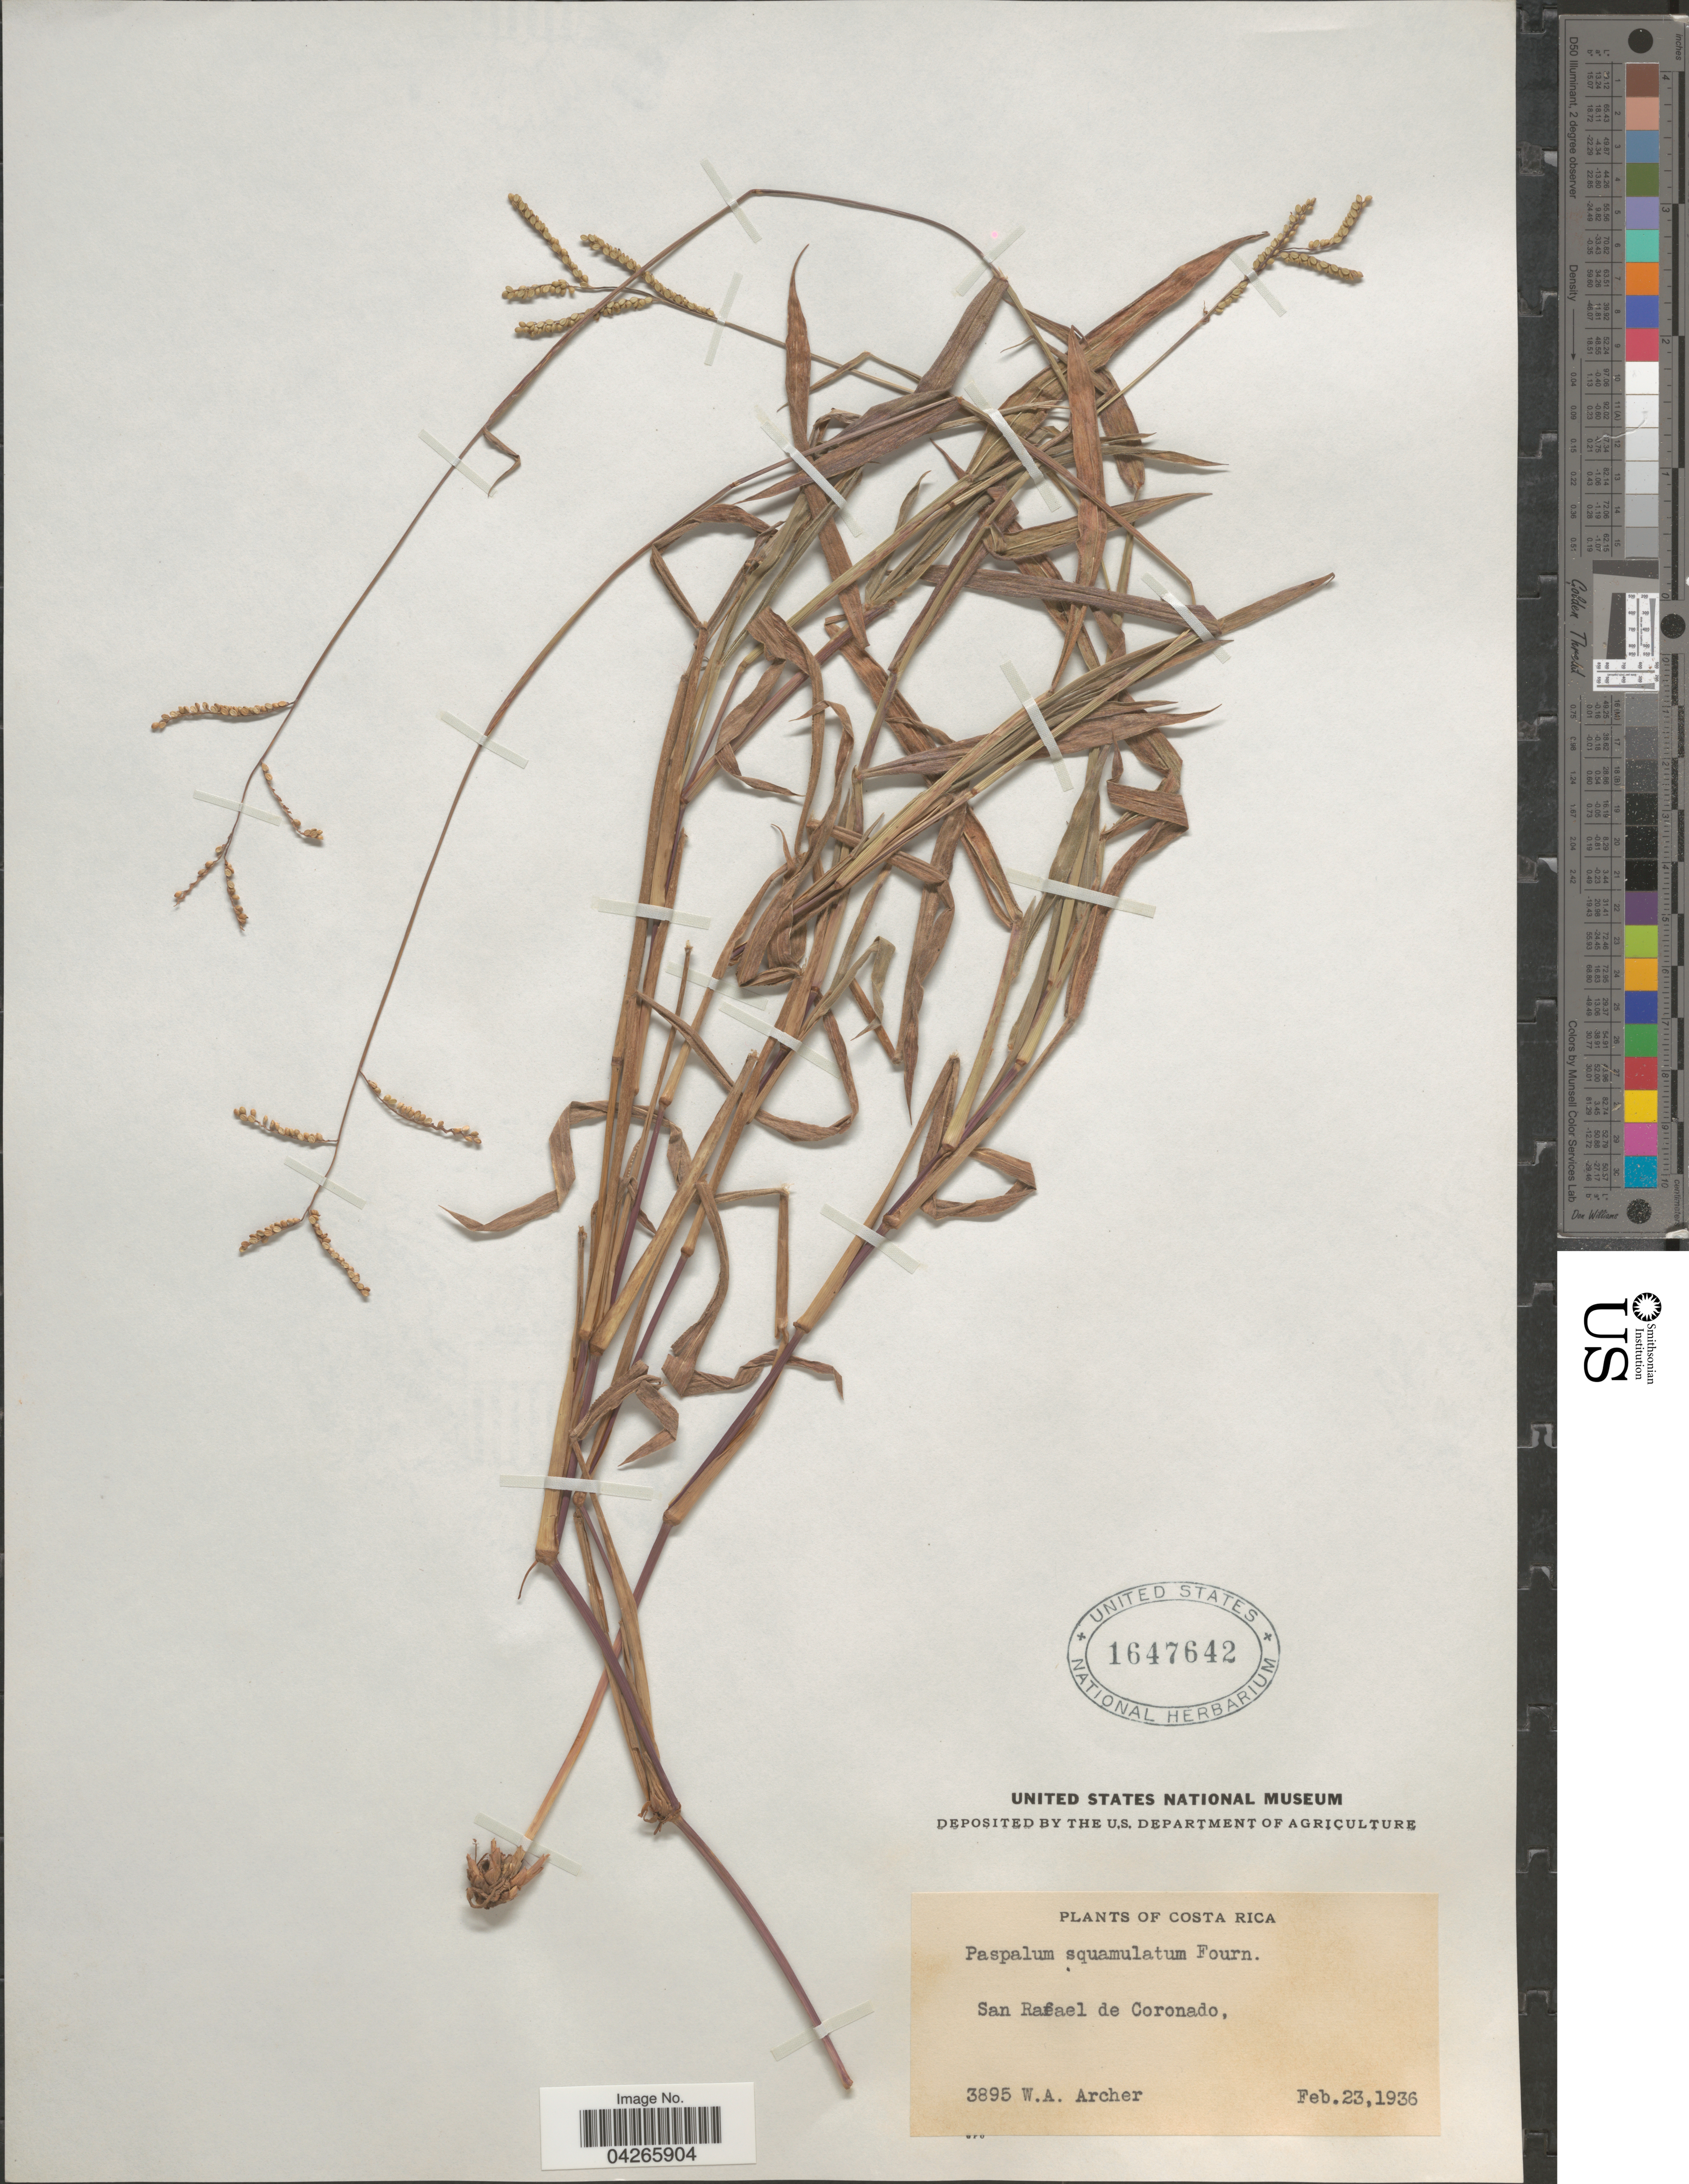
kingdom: Plantae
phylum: Tracheophyta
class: Liliopsida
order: Poales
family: Poaceae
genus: Paspalum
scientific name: Paspalum squamulatum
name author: E. Fourn.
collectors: W. Archer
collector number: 3895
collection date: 1936-02-23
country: Costa Rica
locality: San Rafael de Coronado.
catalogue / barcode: US 1647642